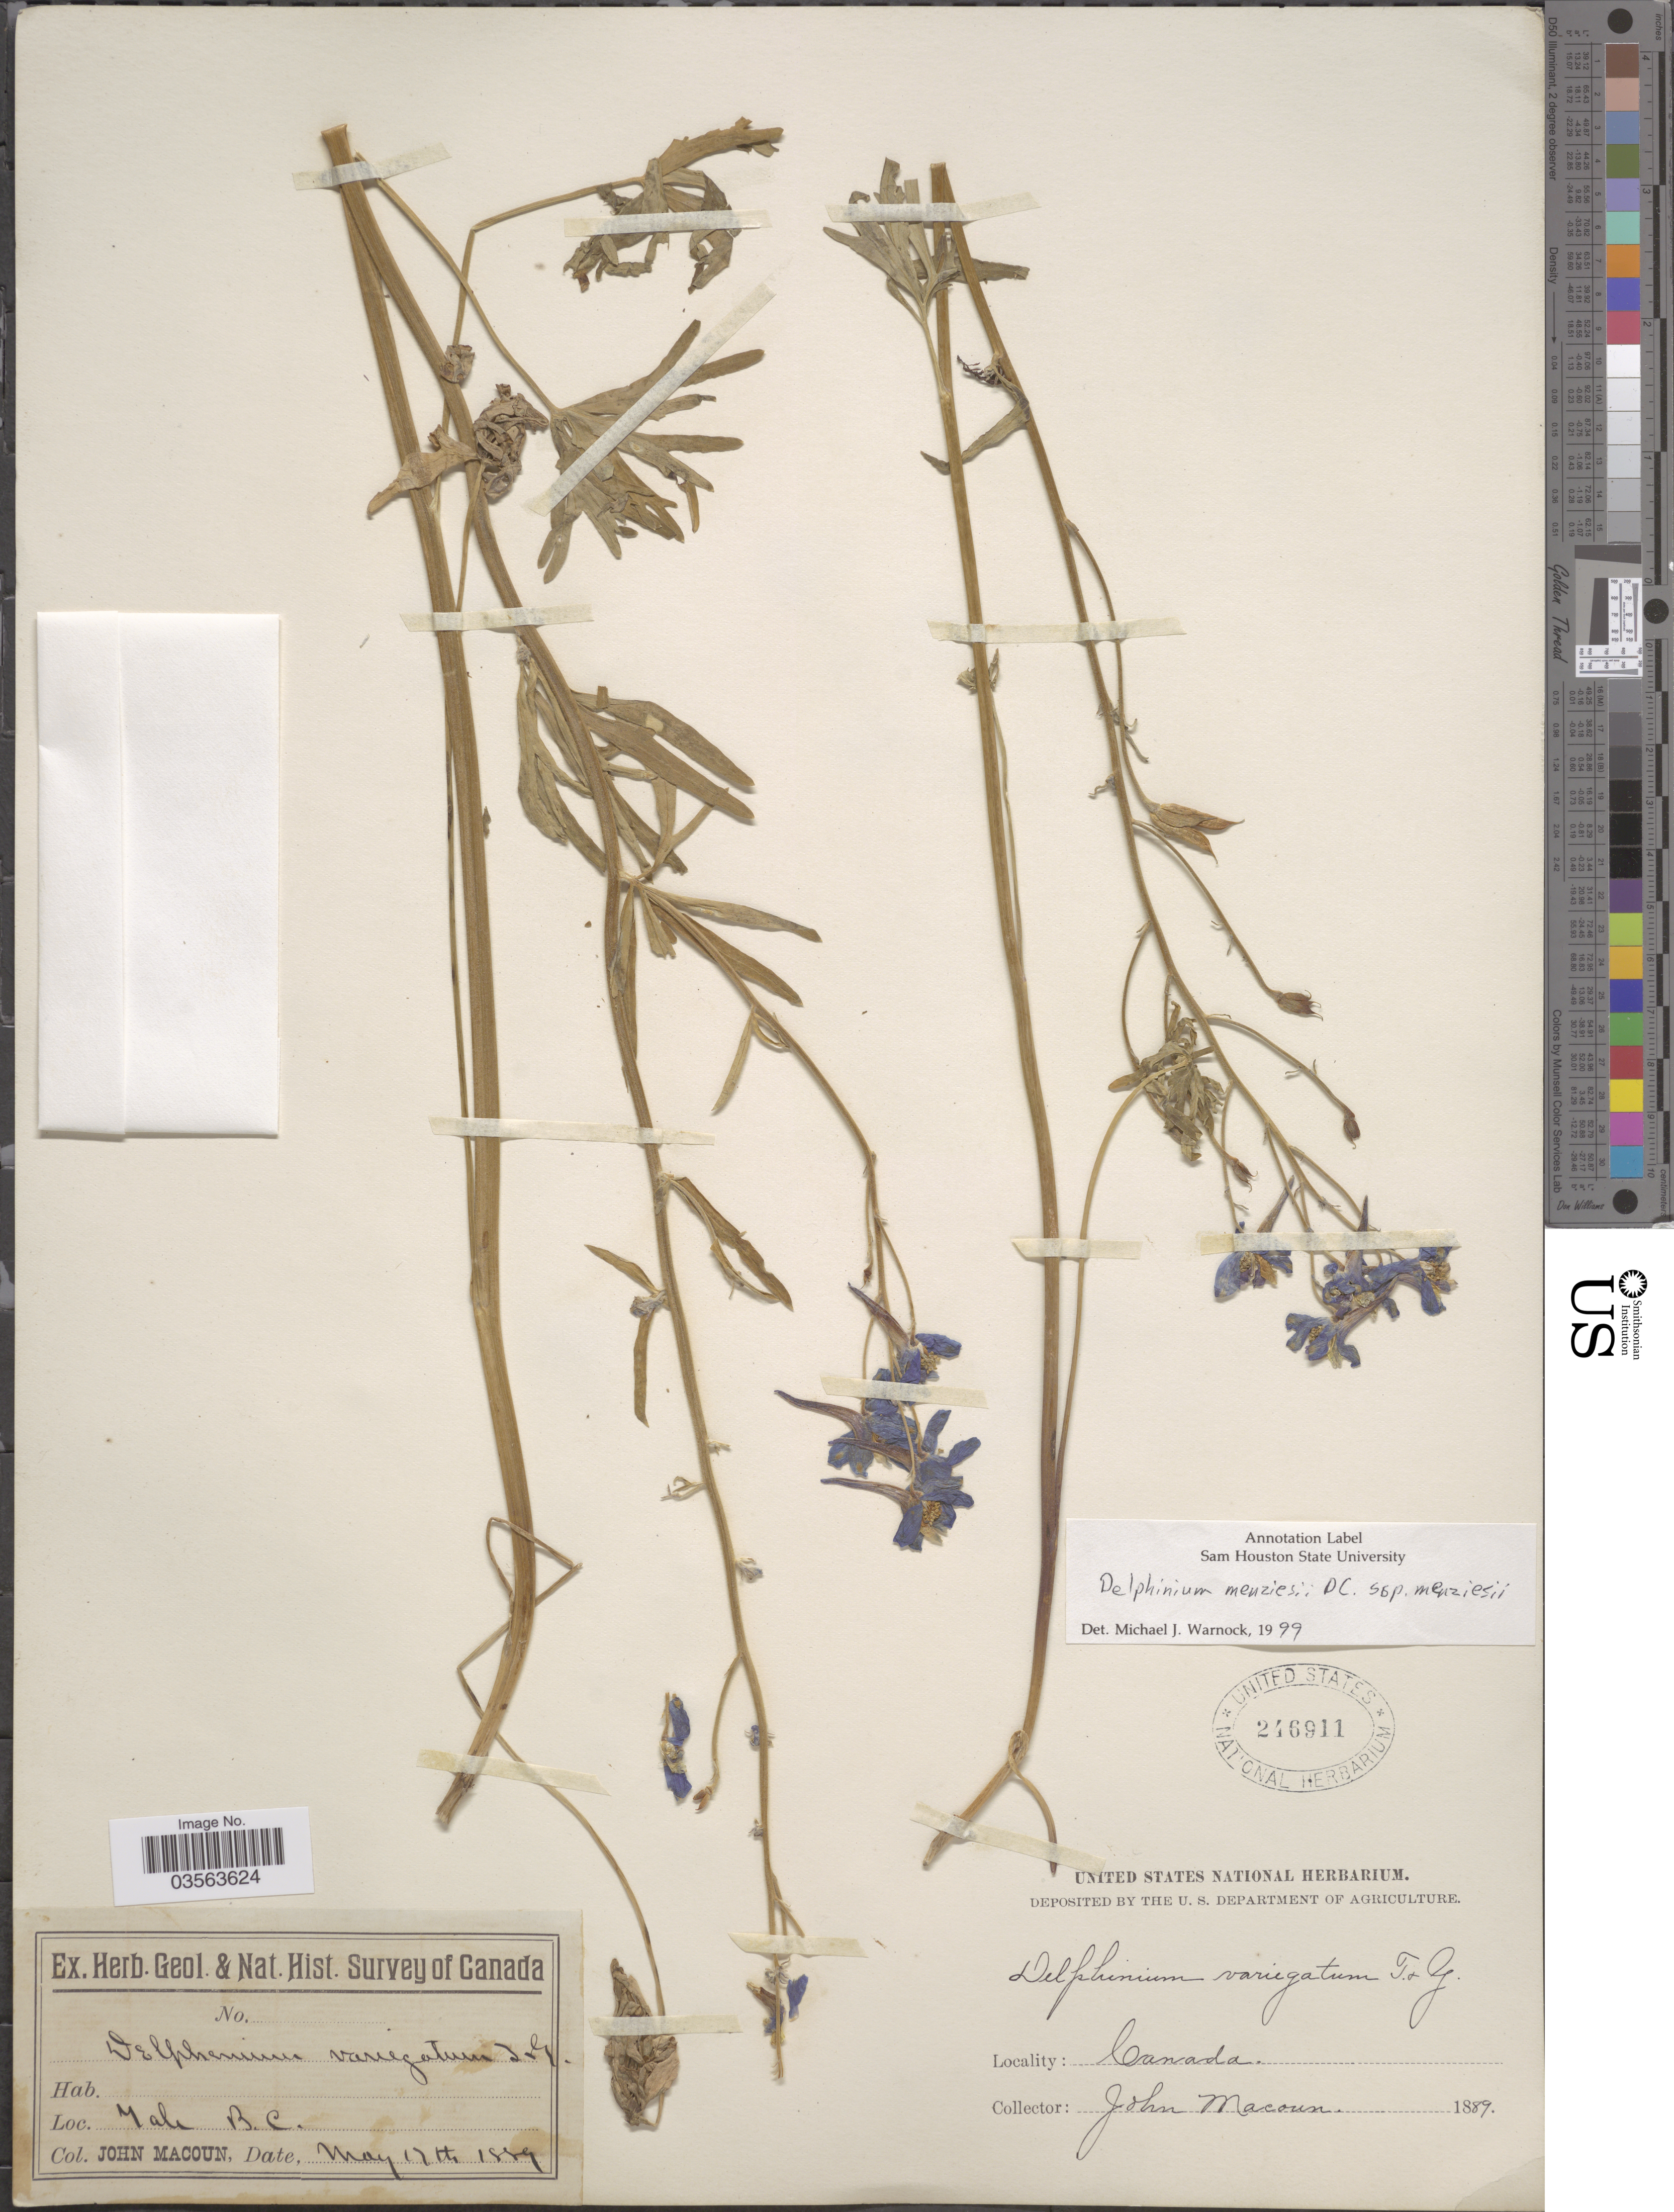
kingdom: Plantae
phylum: Tracheophyta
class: Magnoliopsida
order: Ranunculales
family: Ranunculaceae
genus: Delphinium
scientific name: Delphinium menziesii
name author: DC.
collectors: J. Macoun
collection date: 1889-05-12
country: Canada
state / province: British Columbia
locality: Yale.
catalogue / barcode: US 246911